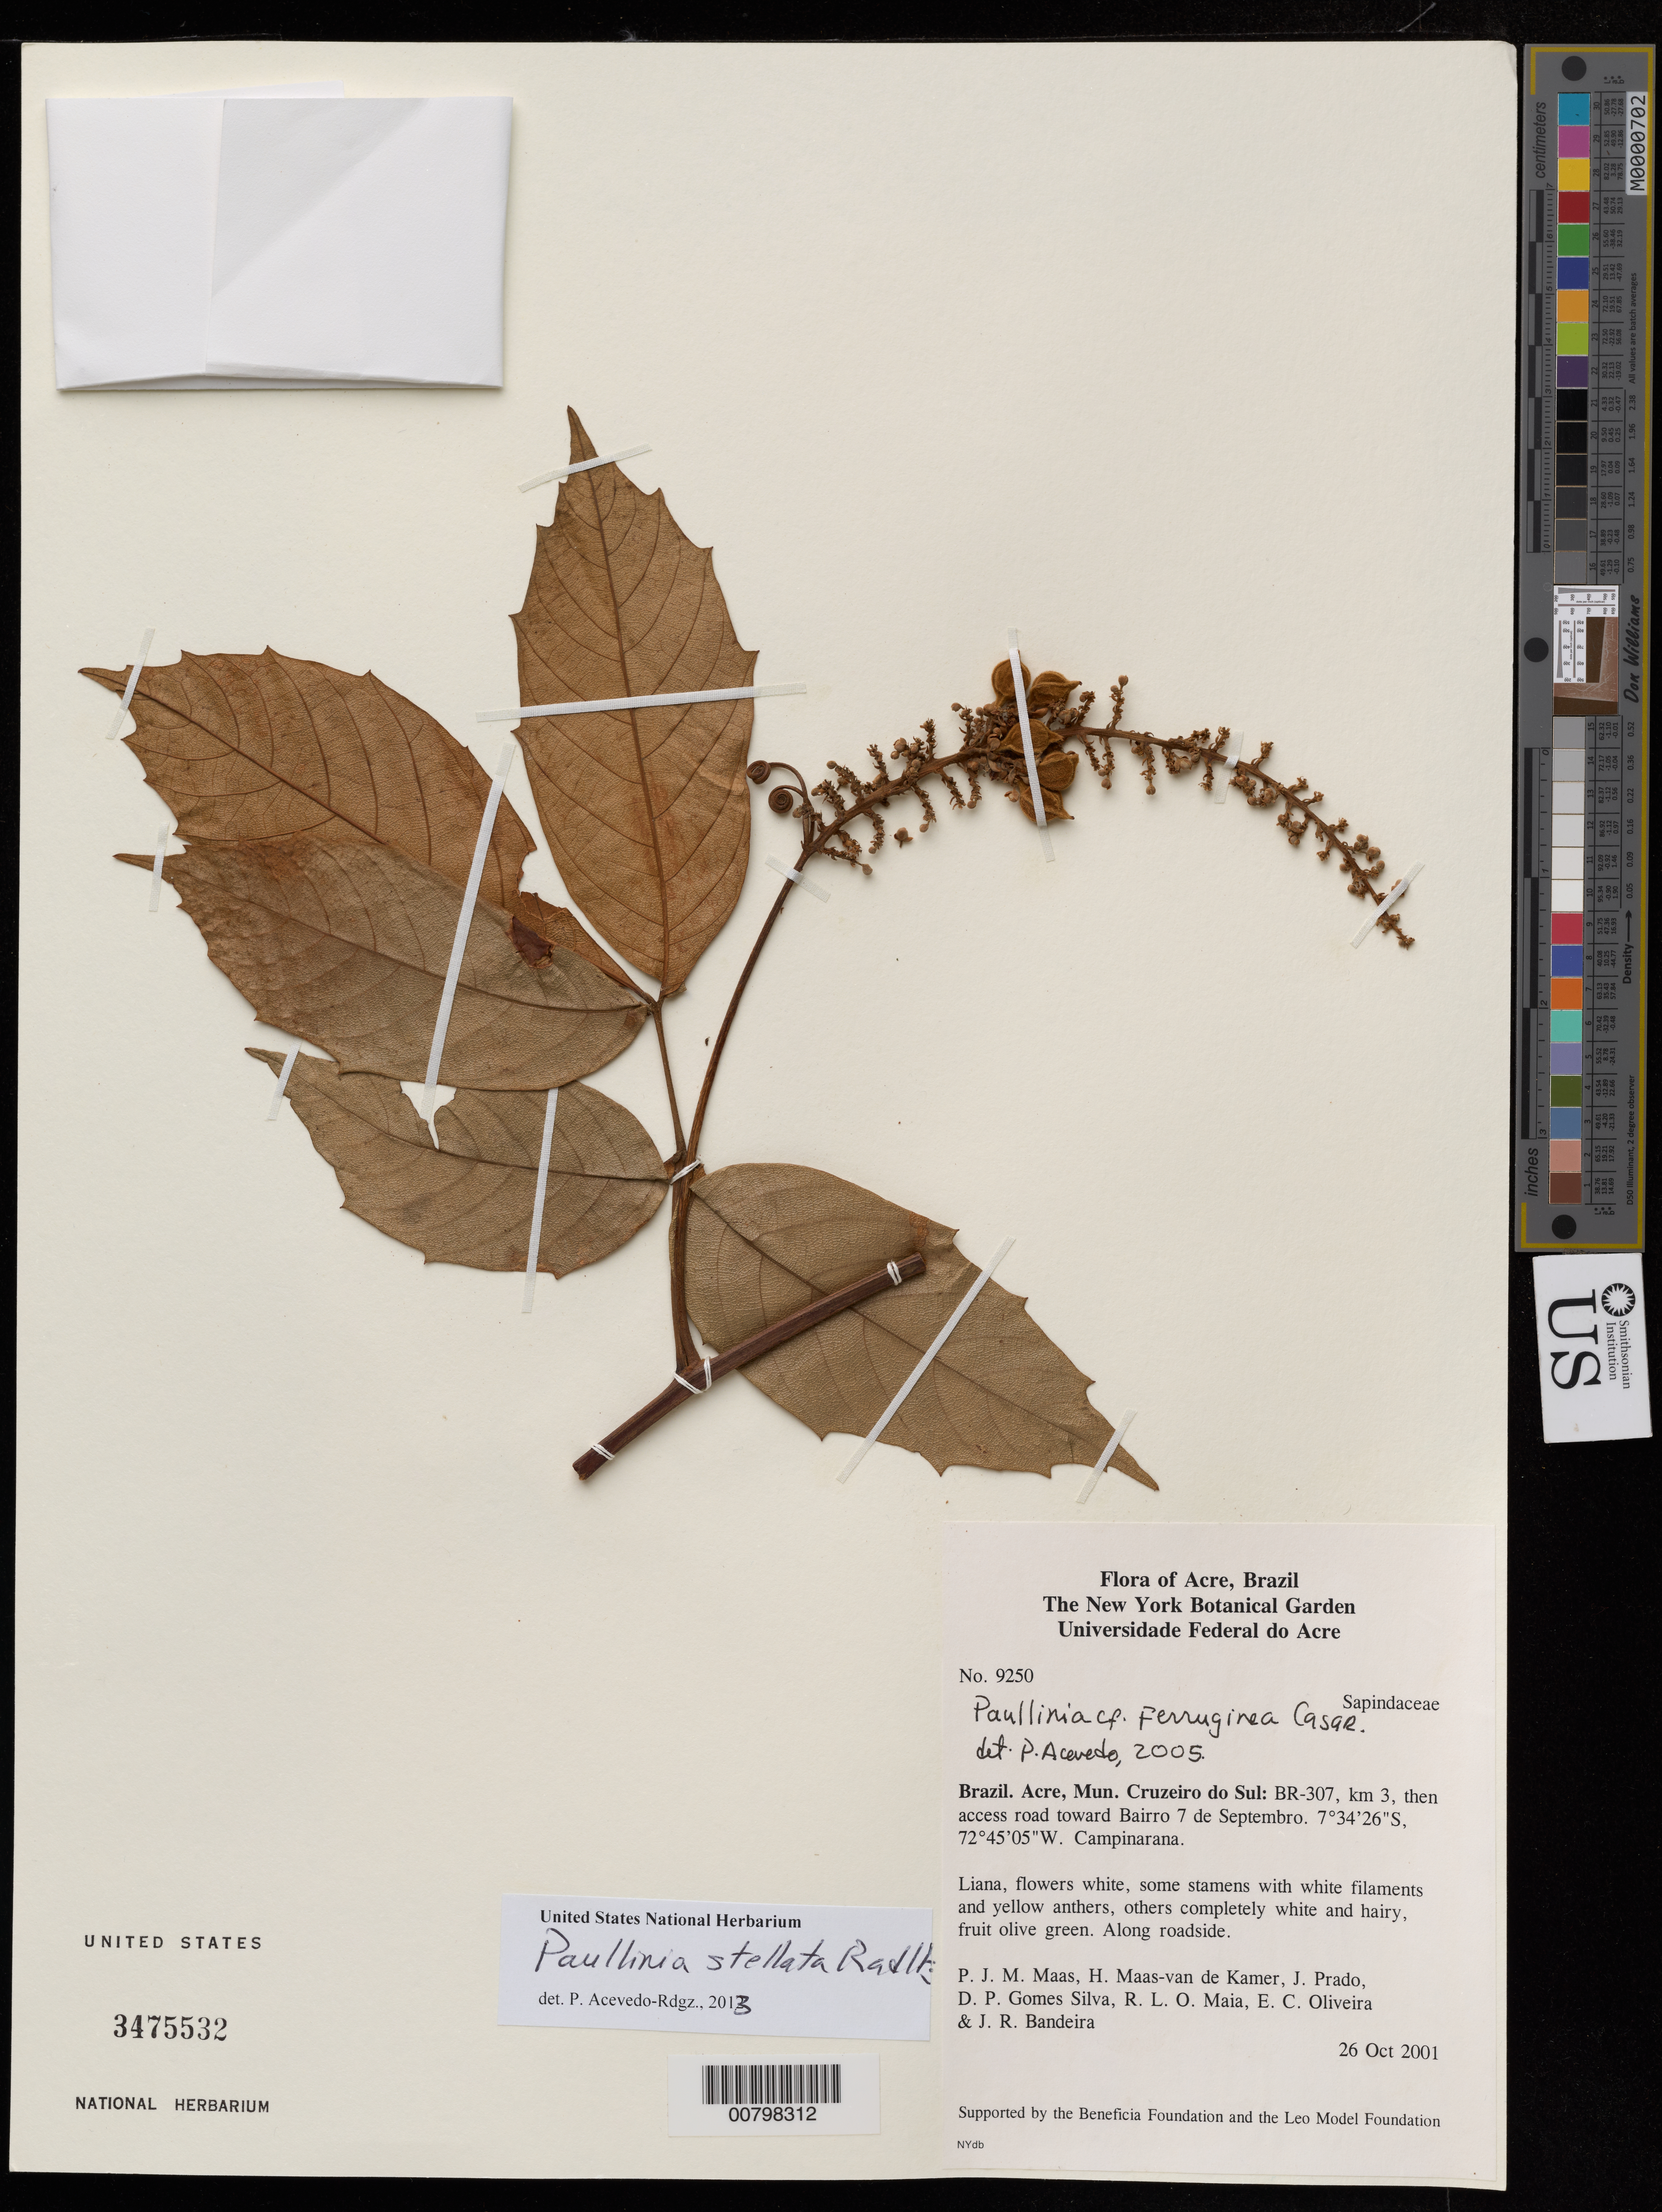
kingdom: Plantae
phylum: Tracheophyta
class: Magnoliopsida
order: Sapindales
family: Sapindaceae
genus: Paullinia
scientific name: Paullinia stellata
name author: Radlk.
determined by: Acevedo-Rodríguez, P., (BOT), Smithsonian Institution - National Museum of Natural History (UNITED STATES)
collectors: P. Maas, H. Maas van de Kamer, J. Pardo, D. Gomes Silva, R. Maia, Oliveira, E. C. de (Determiner), Norris, James N., (US), Smithsonian Institution (Determiner) & J. Bandeira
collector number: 9250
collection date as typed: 26 Oct 2001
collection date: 2001-10-26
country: Brazil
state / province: Acre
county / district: Cruzeiro do Sul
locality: BR-307, km 3, then access road toward Bairro 7 de Septembro.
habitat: Campinarana. Along roadside.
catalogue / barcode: US 3475532